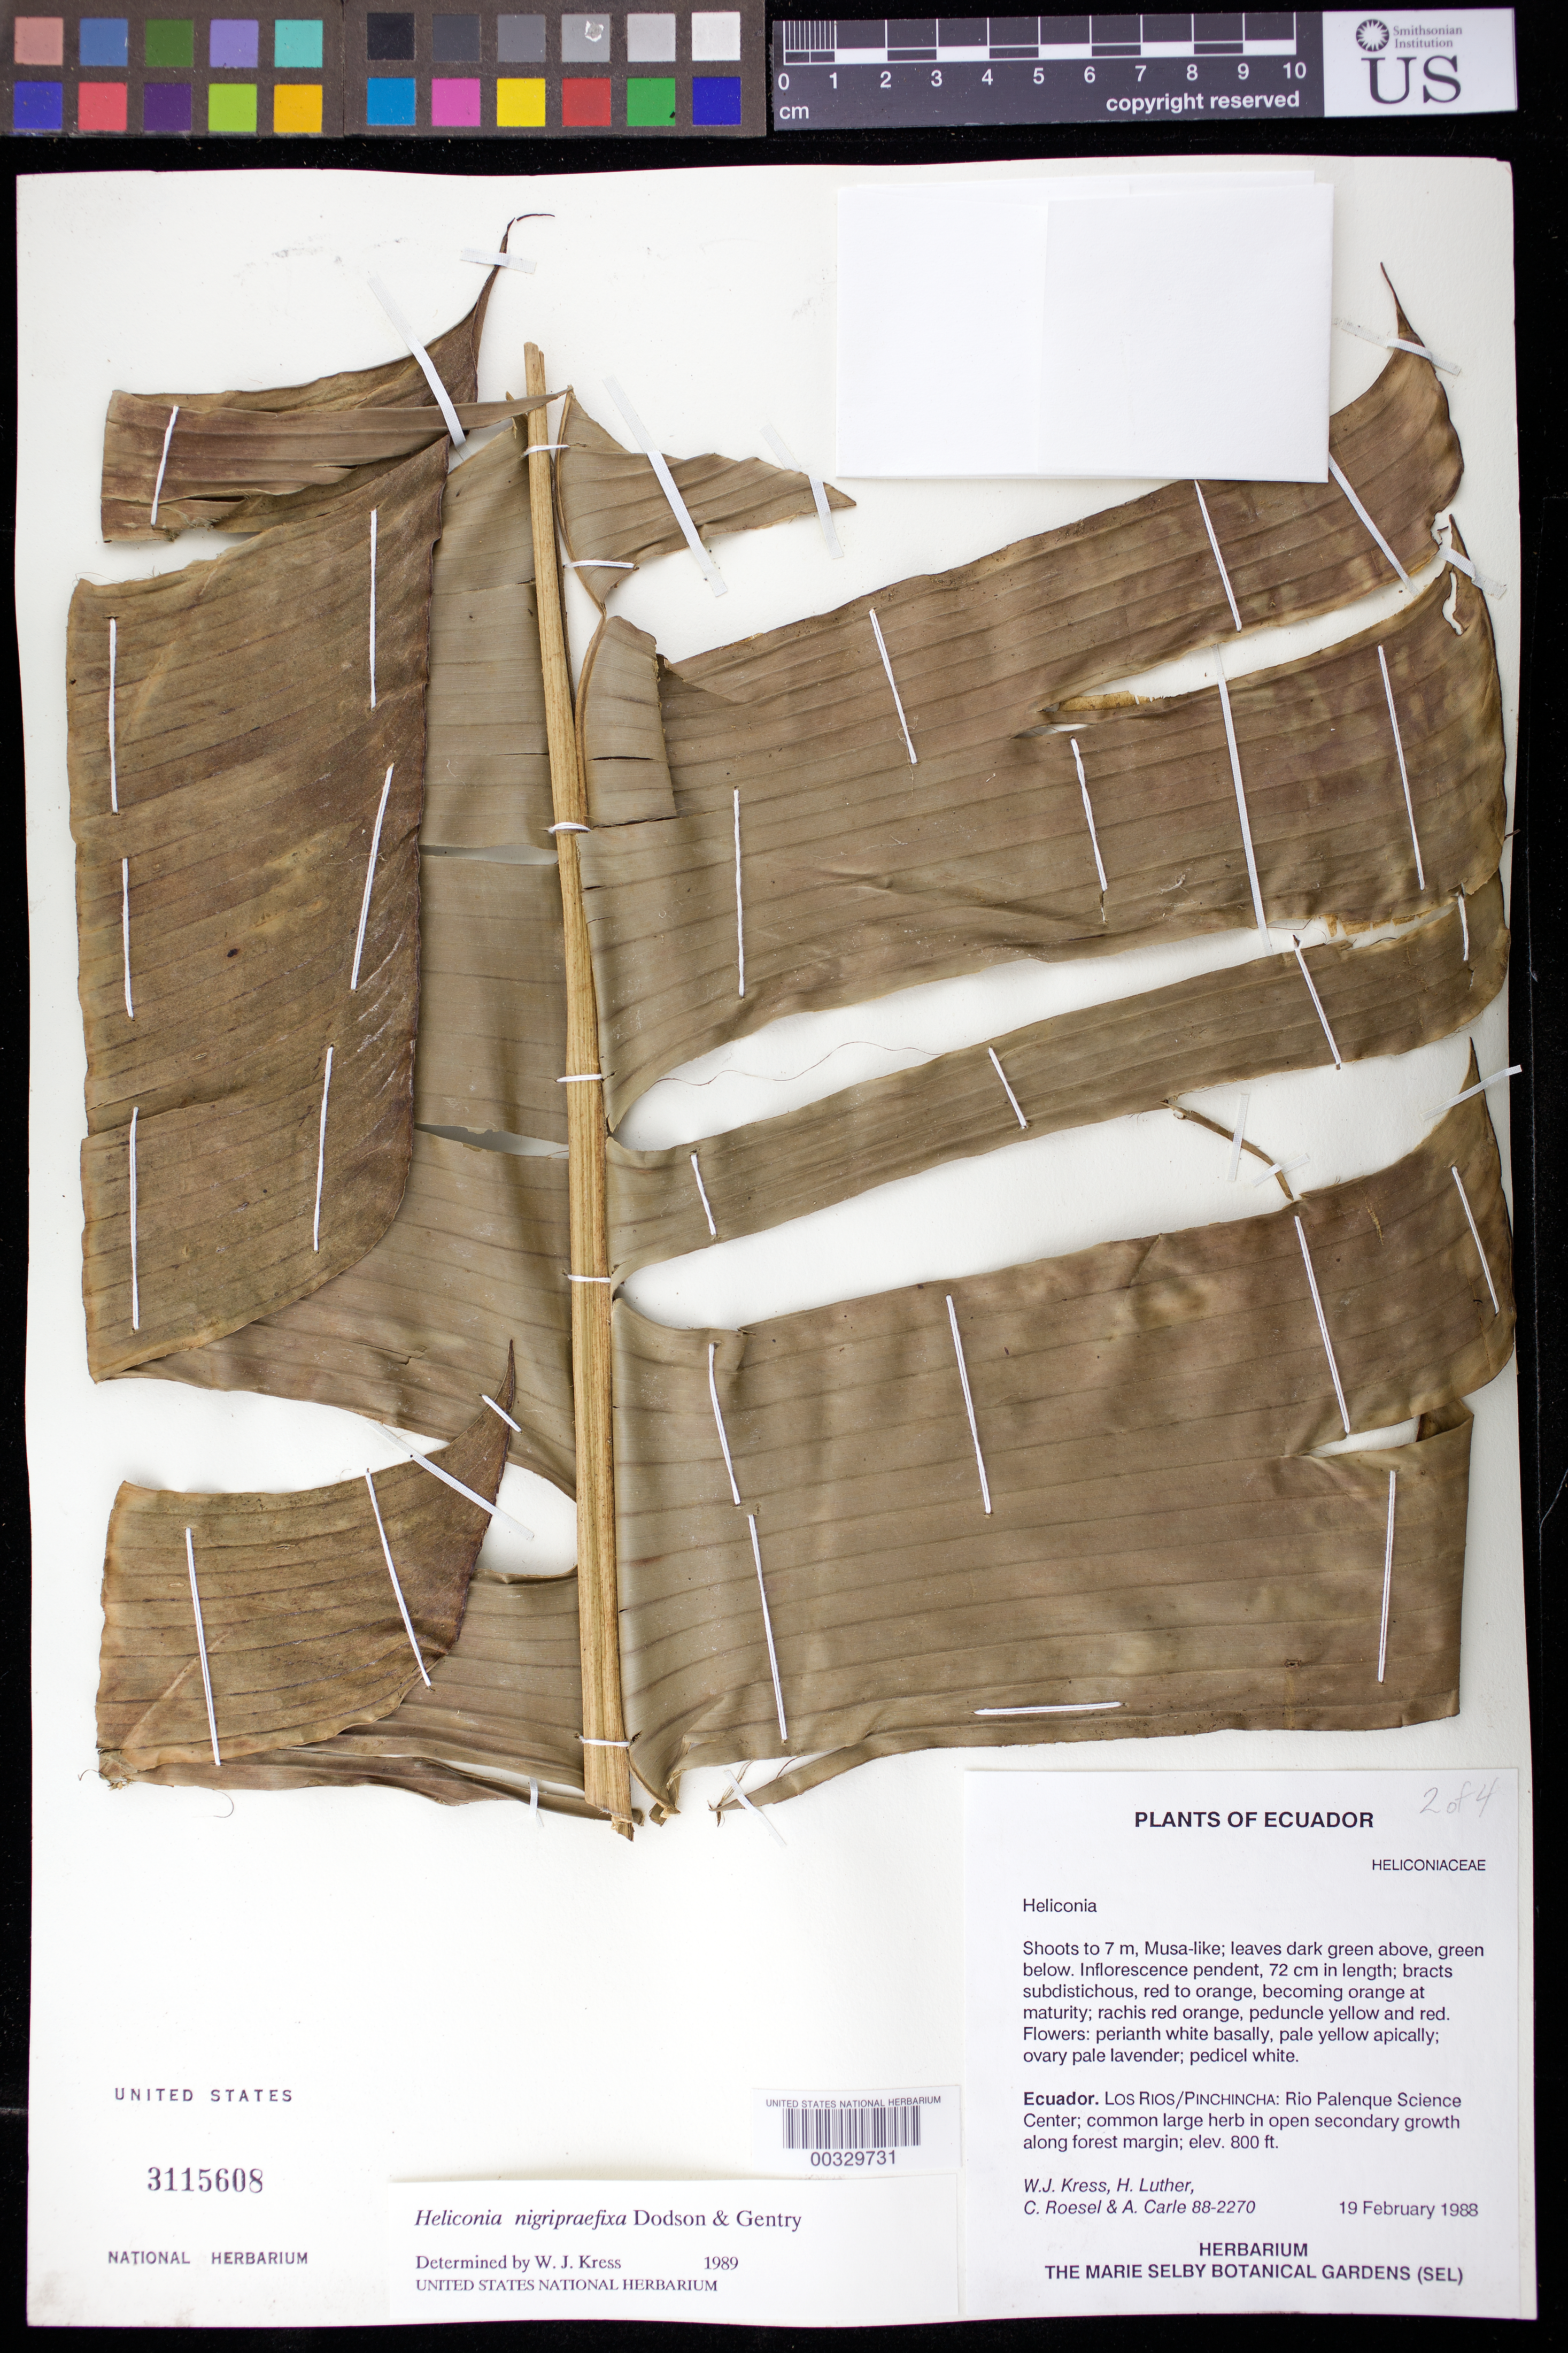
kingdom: Plantae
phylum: Tracheophyta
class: Liliopsida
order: Zingiberales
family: Heliconiaceae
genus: Heliconia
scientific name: Heliconia nigripraefixa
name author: Dodson & Gentry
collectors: W. J. Kress, Harry E. Luther, C. S. Roesel & A. Carle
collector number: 88-2270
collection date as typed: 19 Feb 1988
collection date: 1988-02-19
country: Ecuador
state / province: Los Ríos / Pichincha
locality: Rio palenque science center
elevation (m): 244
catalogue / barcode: US 3115608